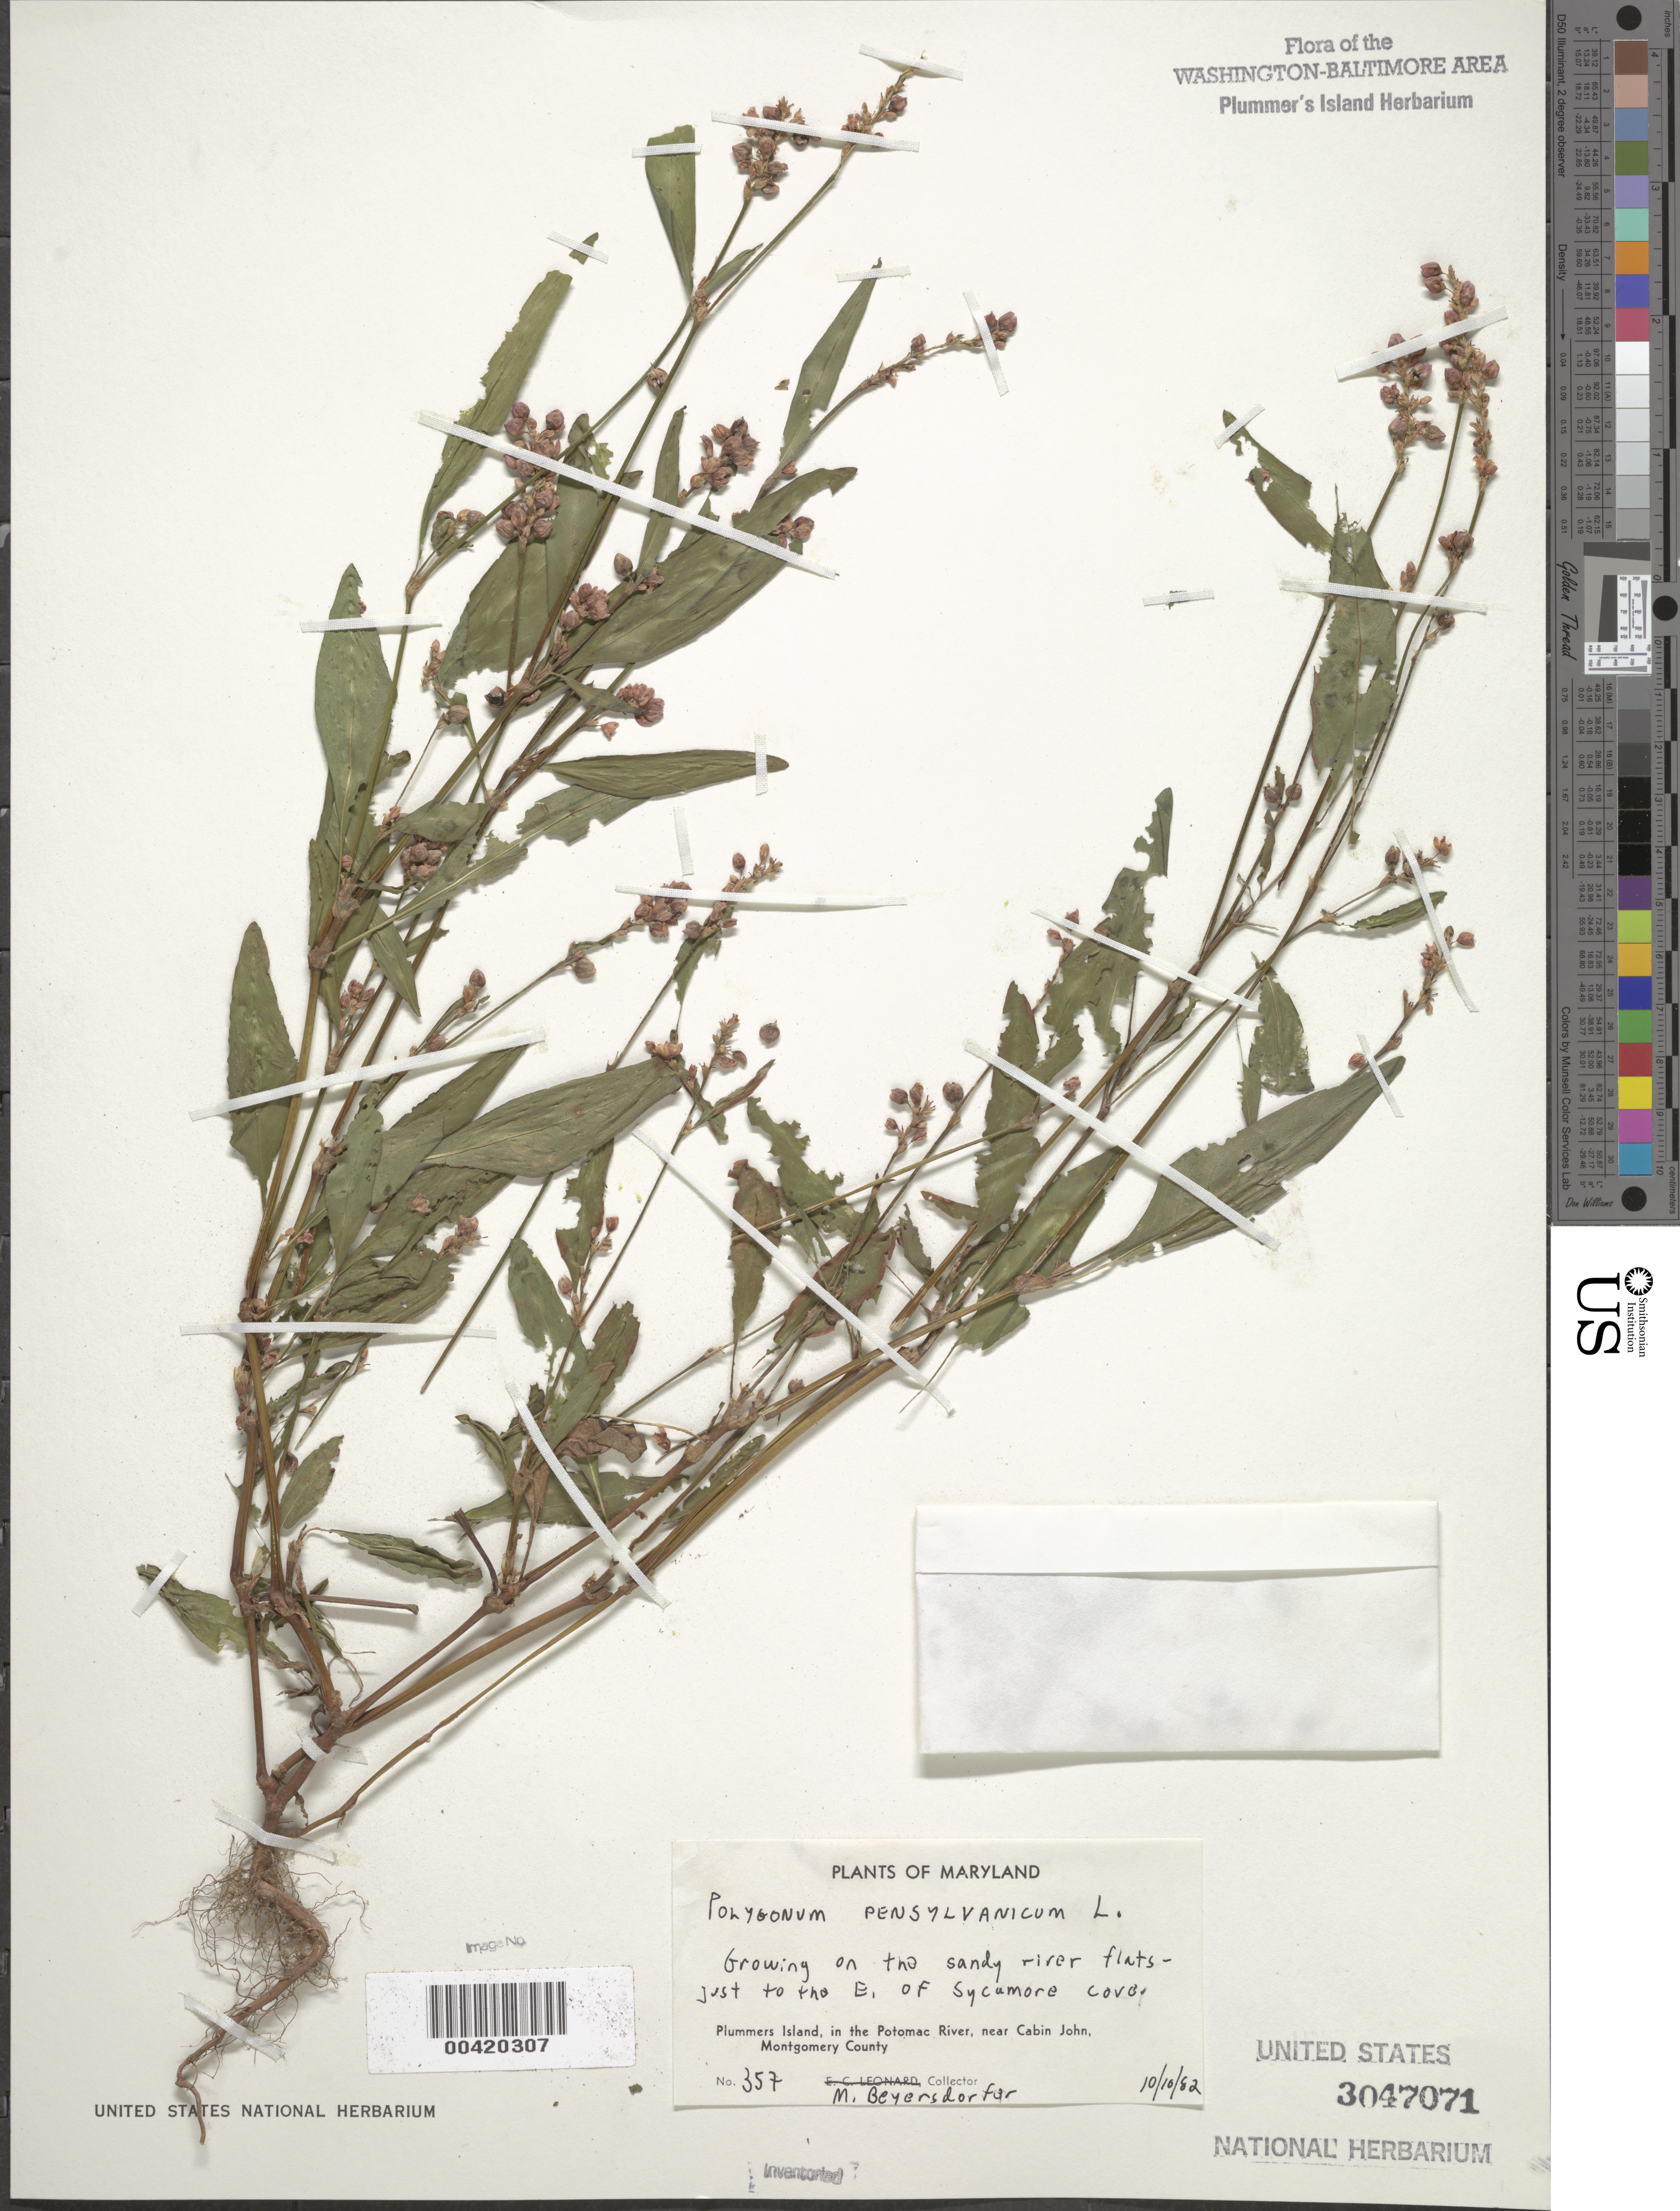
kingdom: Plantae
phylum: Tracheophyta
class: Magnoliopsida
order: Caryophyllales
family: Polygonaceae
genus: Persicaria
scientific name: Persicaria pensylvanica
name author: (L.) M. Gómez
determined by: Atha, D. E.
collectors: M. Beyersdorfer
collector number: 357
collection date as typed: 10 Oct 1982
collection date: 1982-10-10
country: United States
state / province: Maryland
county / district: Montgomery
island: Plummers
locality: Plummer's Island; just to the east of Sycamore Cove C. & O. Canal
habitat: Sandy river flats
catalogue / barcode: US 3047071